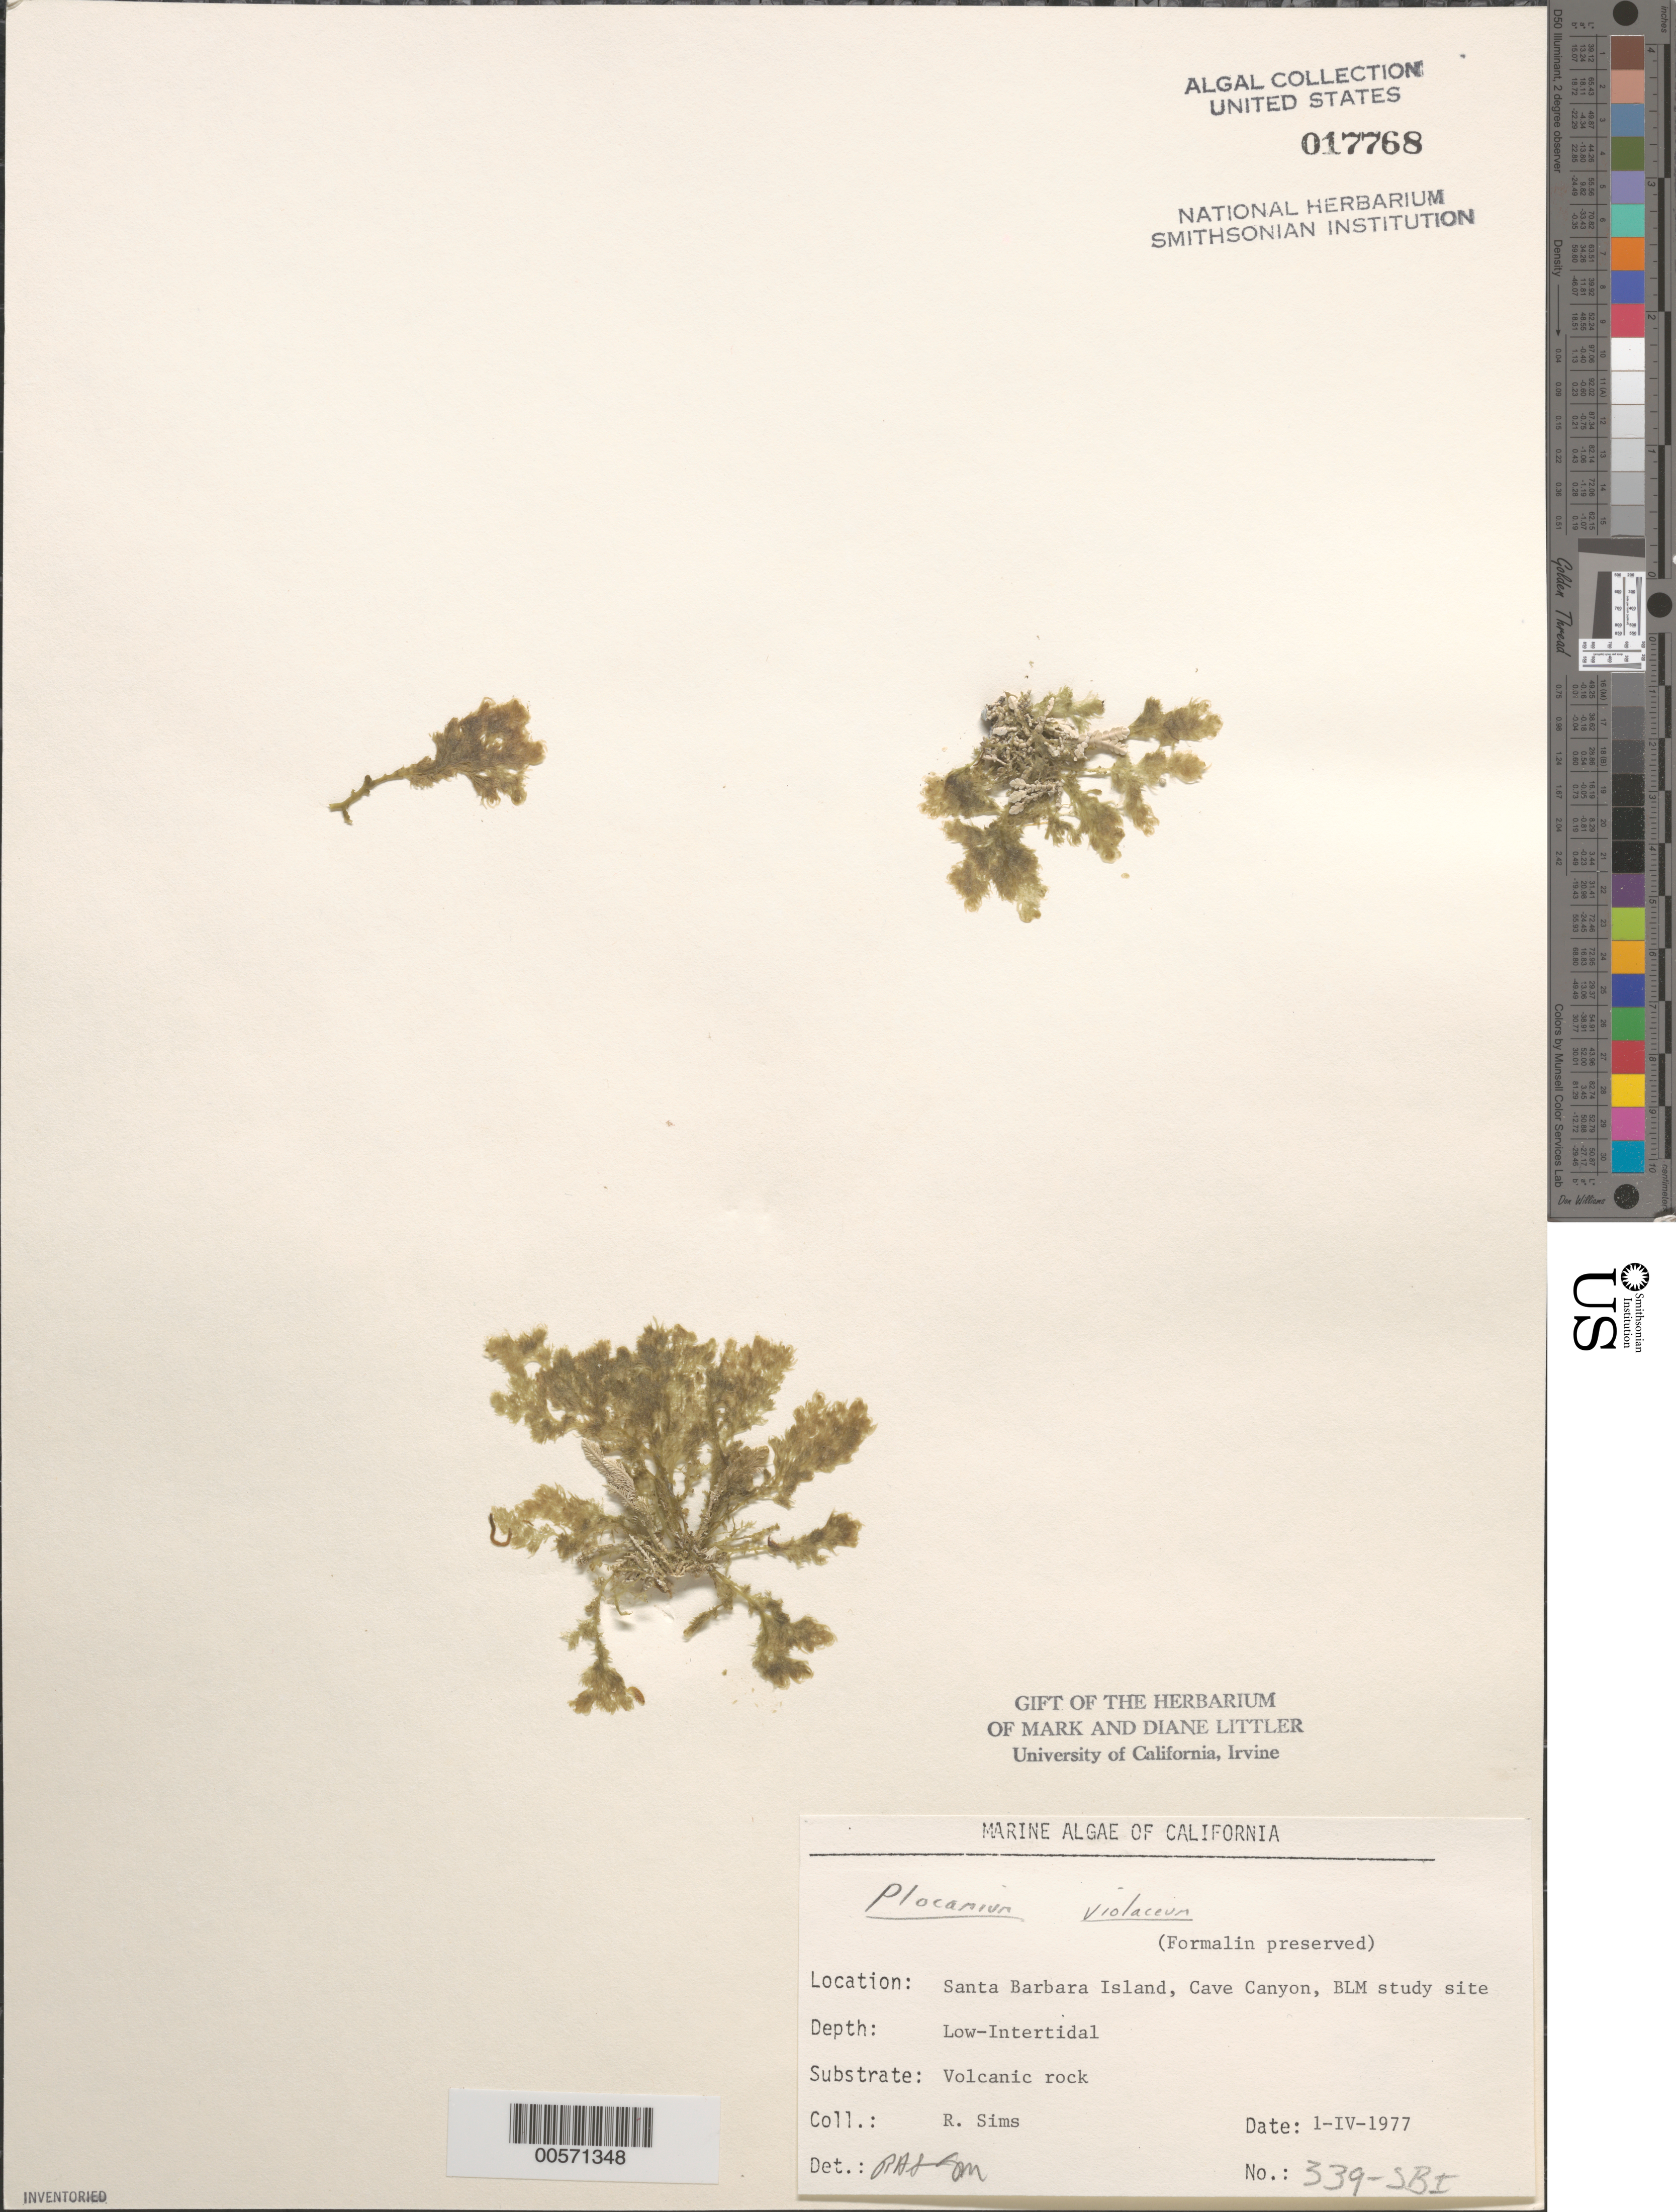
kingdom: Plantae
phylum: Rhodophyta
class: Florideophyceae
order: Plocamiales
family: Plocamiaceae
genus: Plocamium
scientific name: Plocamium violaceum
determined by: Sims, Robert H.; Murray, S. N.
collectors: R. H. Sims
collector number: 339-sbi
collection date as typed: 01 Apr 1977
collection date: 1977-04-01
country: United States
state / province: California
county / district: Santa Barbara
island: Santa Barbara Island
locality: Cave Canyon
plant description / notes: BLM-SOCALBIGHT Rocky Intertidal Survey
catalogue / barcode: US 17768